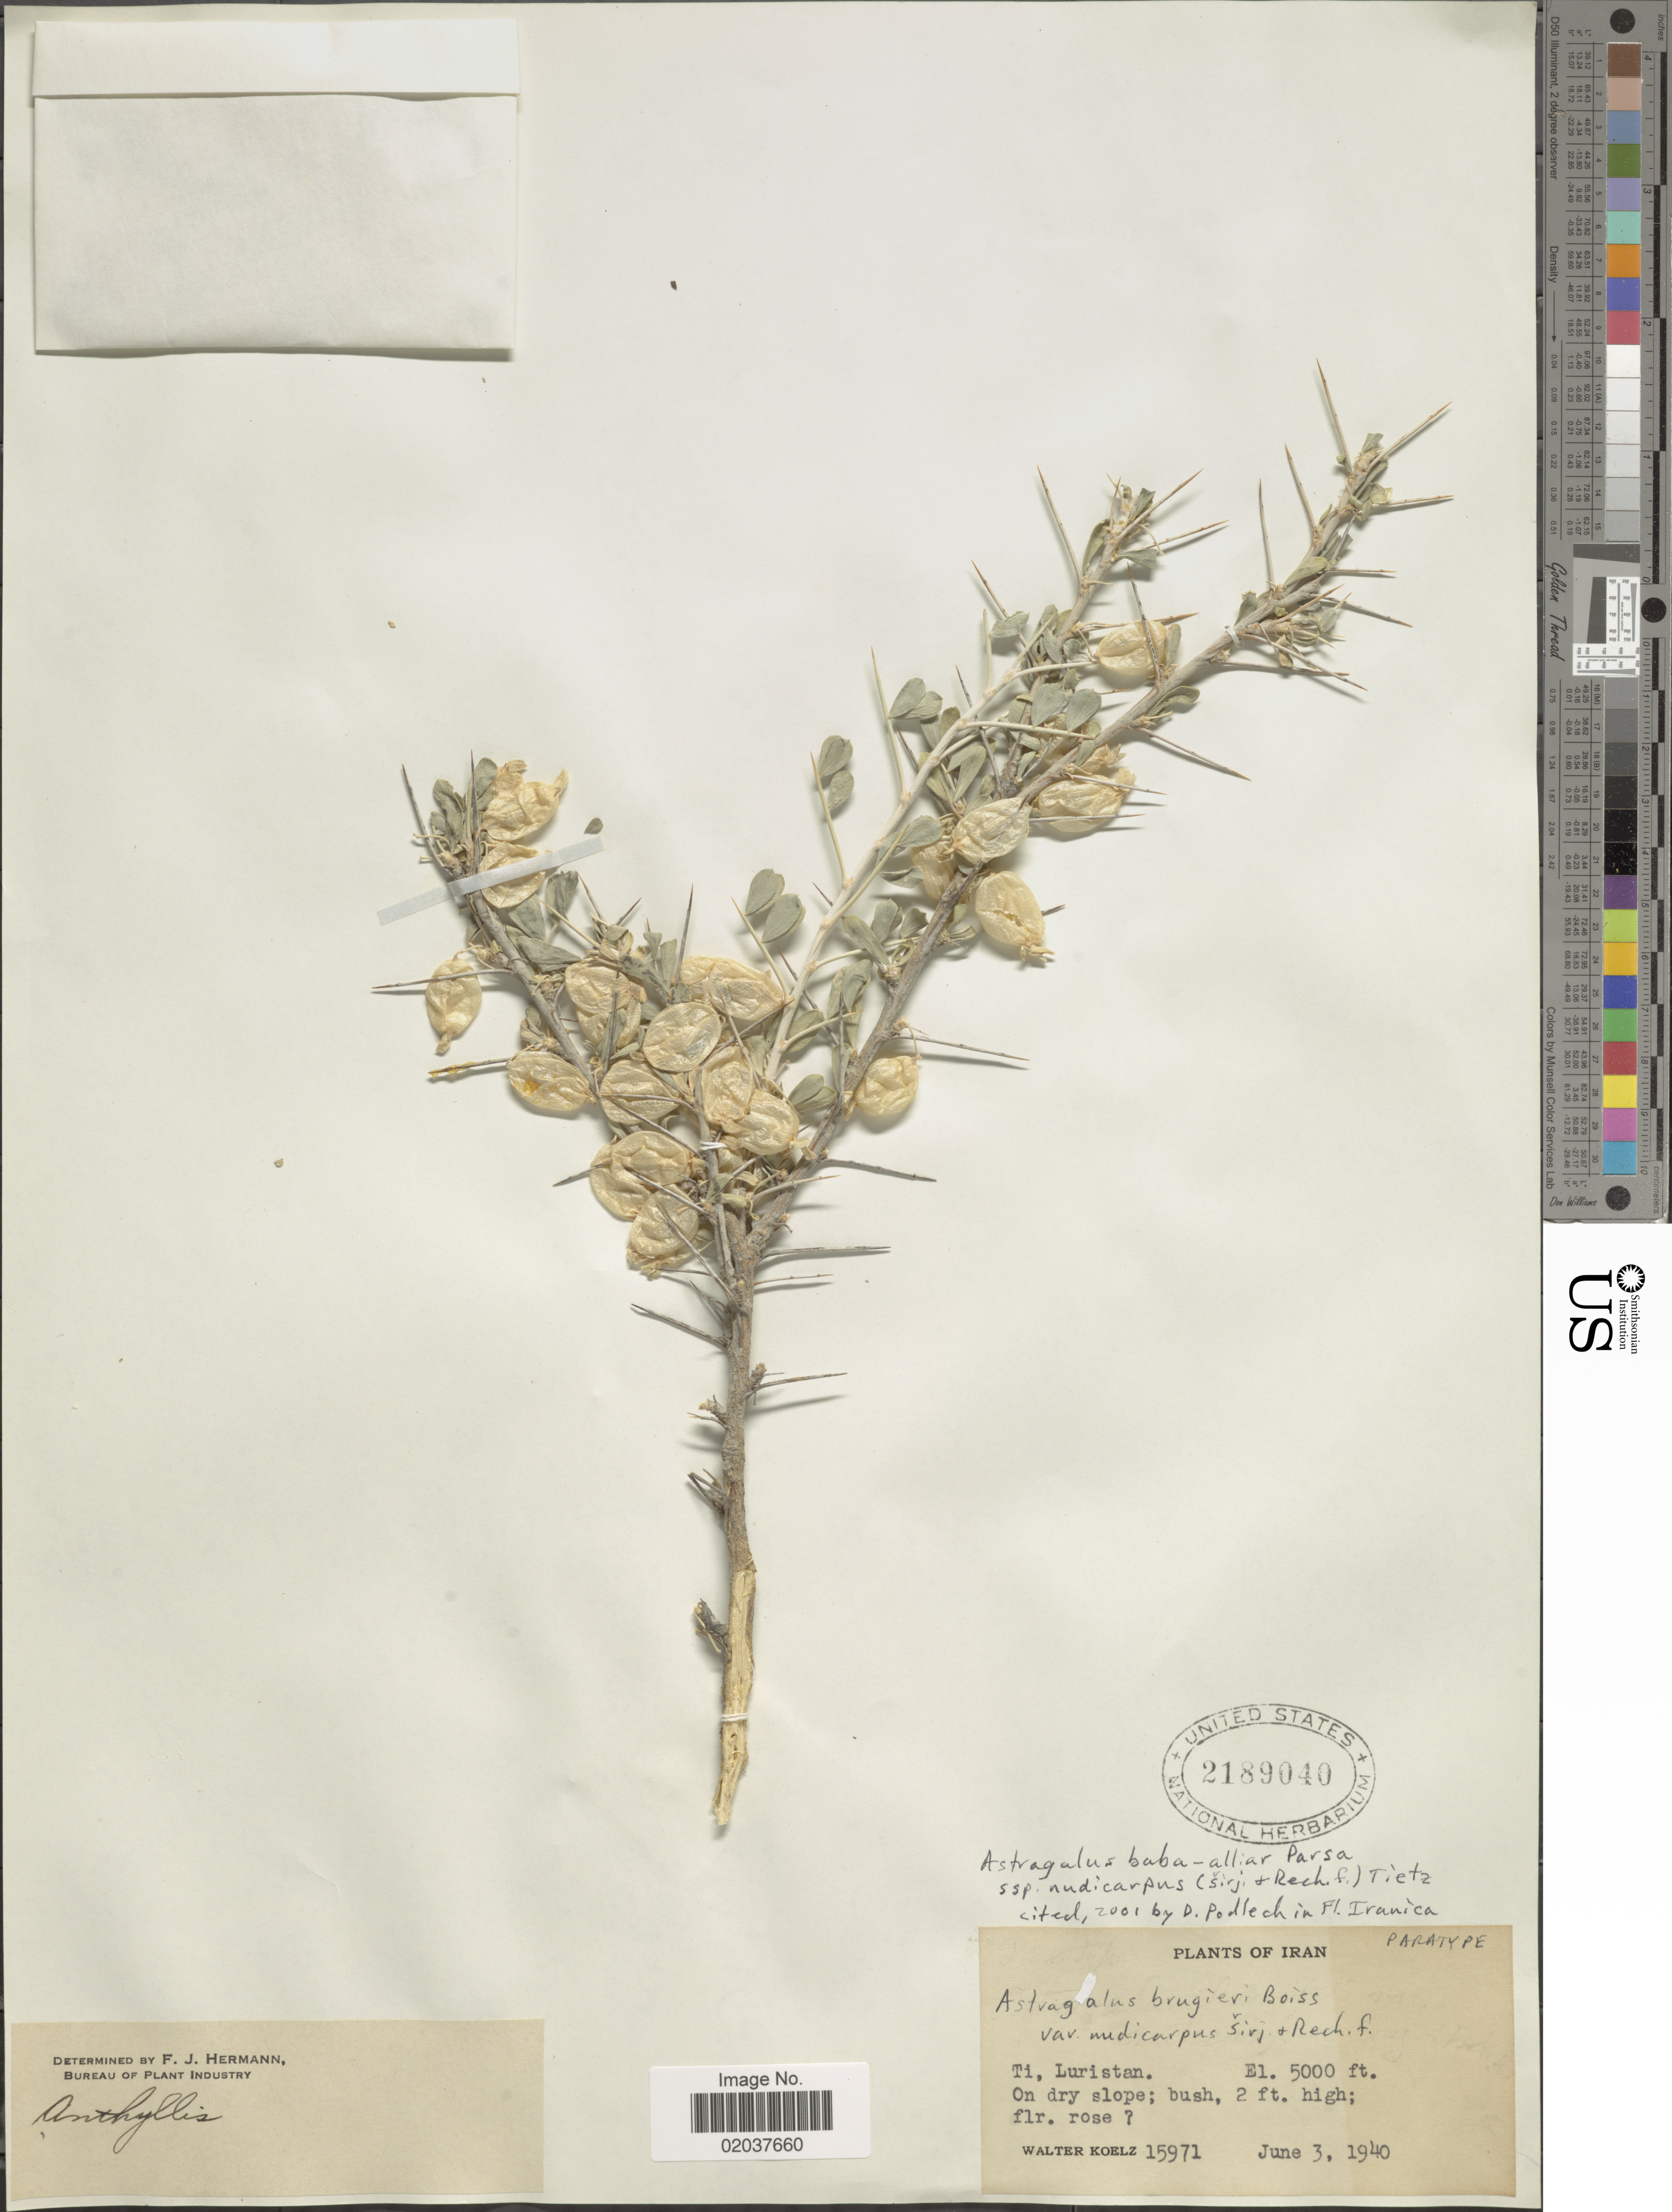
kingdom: Plantae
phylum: Tracheophyta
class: Magnoliopsida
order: Fabales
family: Fabaceae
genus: Astragalus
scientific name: Astragalus baba-alliar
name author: Parsa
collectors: W. N. Koelz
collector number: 15971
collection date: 1940-06-03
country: Iran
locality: Ti, Luristan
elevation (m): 1524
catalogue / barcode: US 2189040